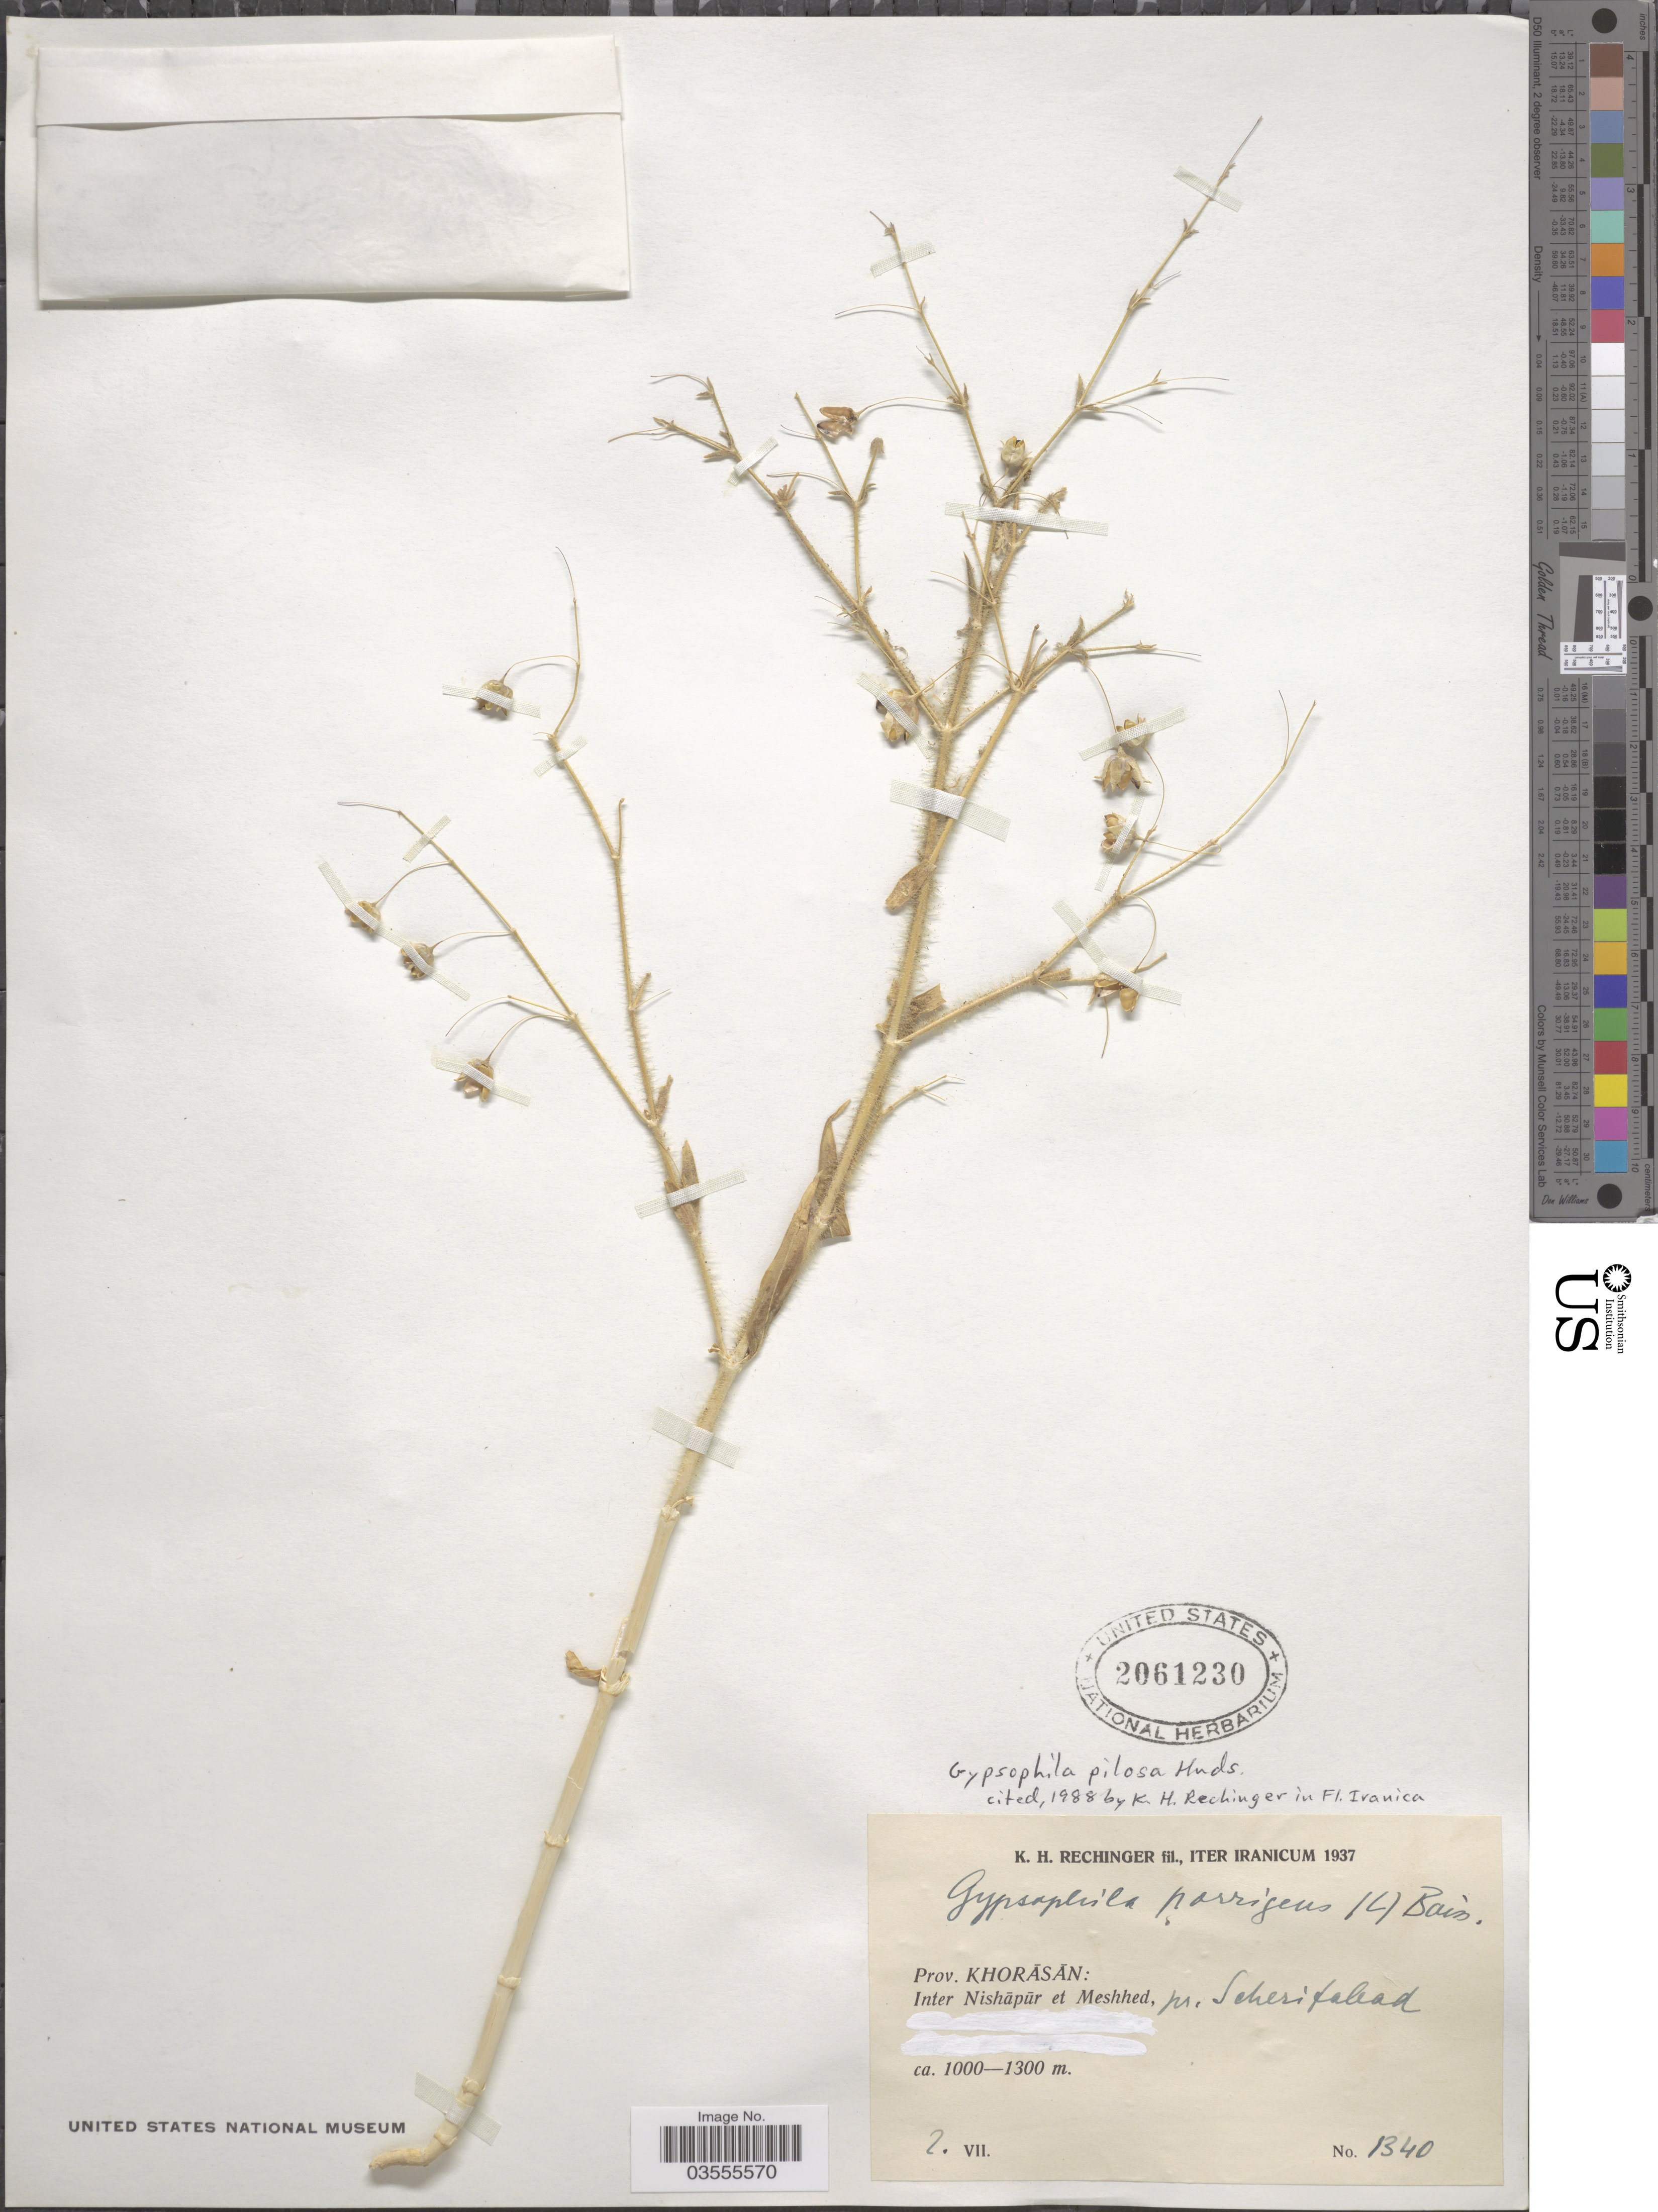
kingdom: Plantae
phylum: Tracheophyta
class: Magnoliopsida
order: Caryophyllales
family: Caryophyllaceae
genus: Gypsophila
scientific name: Gypsophila pilosa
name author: Huds.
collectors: K. H. Rechinger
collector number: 1340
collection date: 1937-07-02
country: Iran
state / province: Khorasan [obsolete]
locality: Prov. Khorāsān: Inter Nishāpūr et Meshhed, pr. Scherifalead [interpreted].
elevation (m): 1000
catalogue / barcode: US 2061230